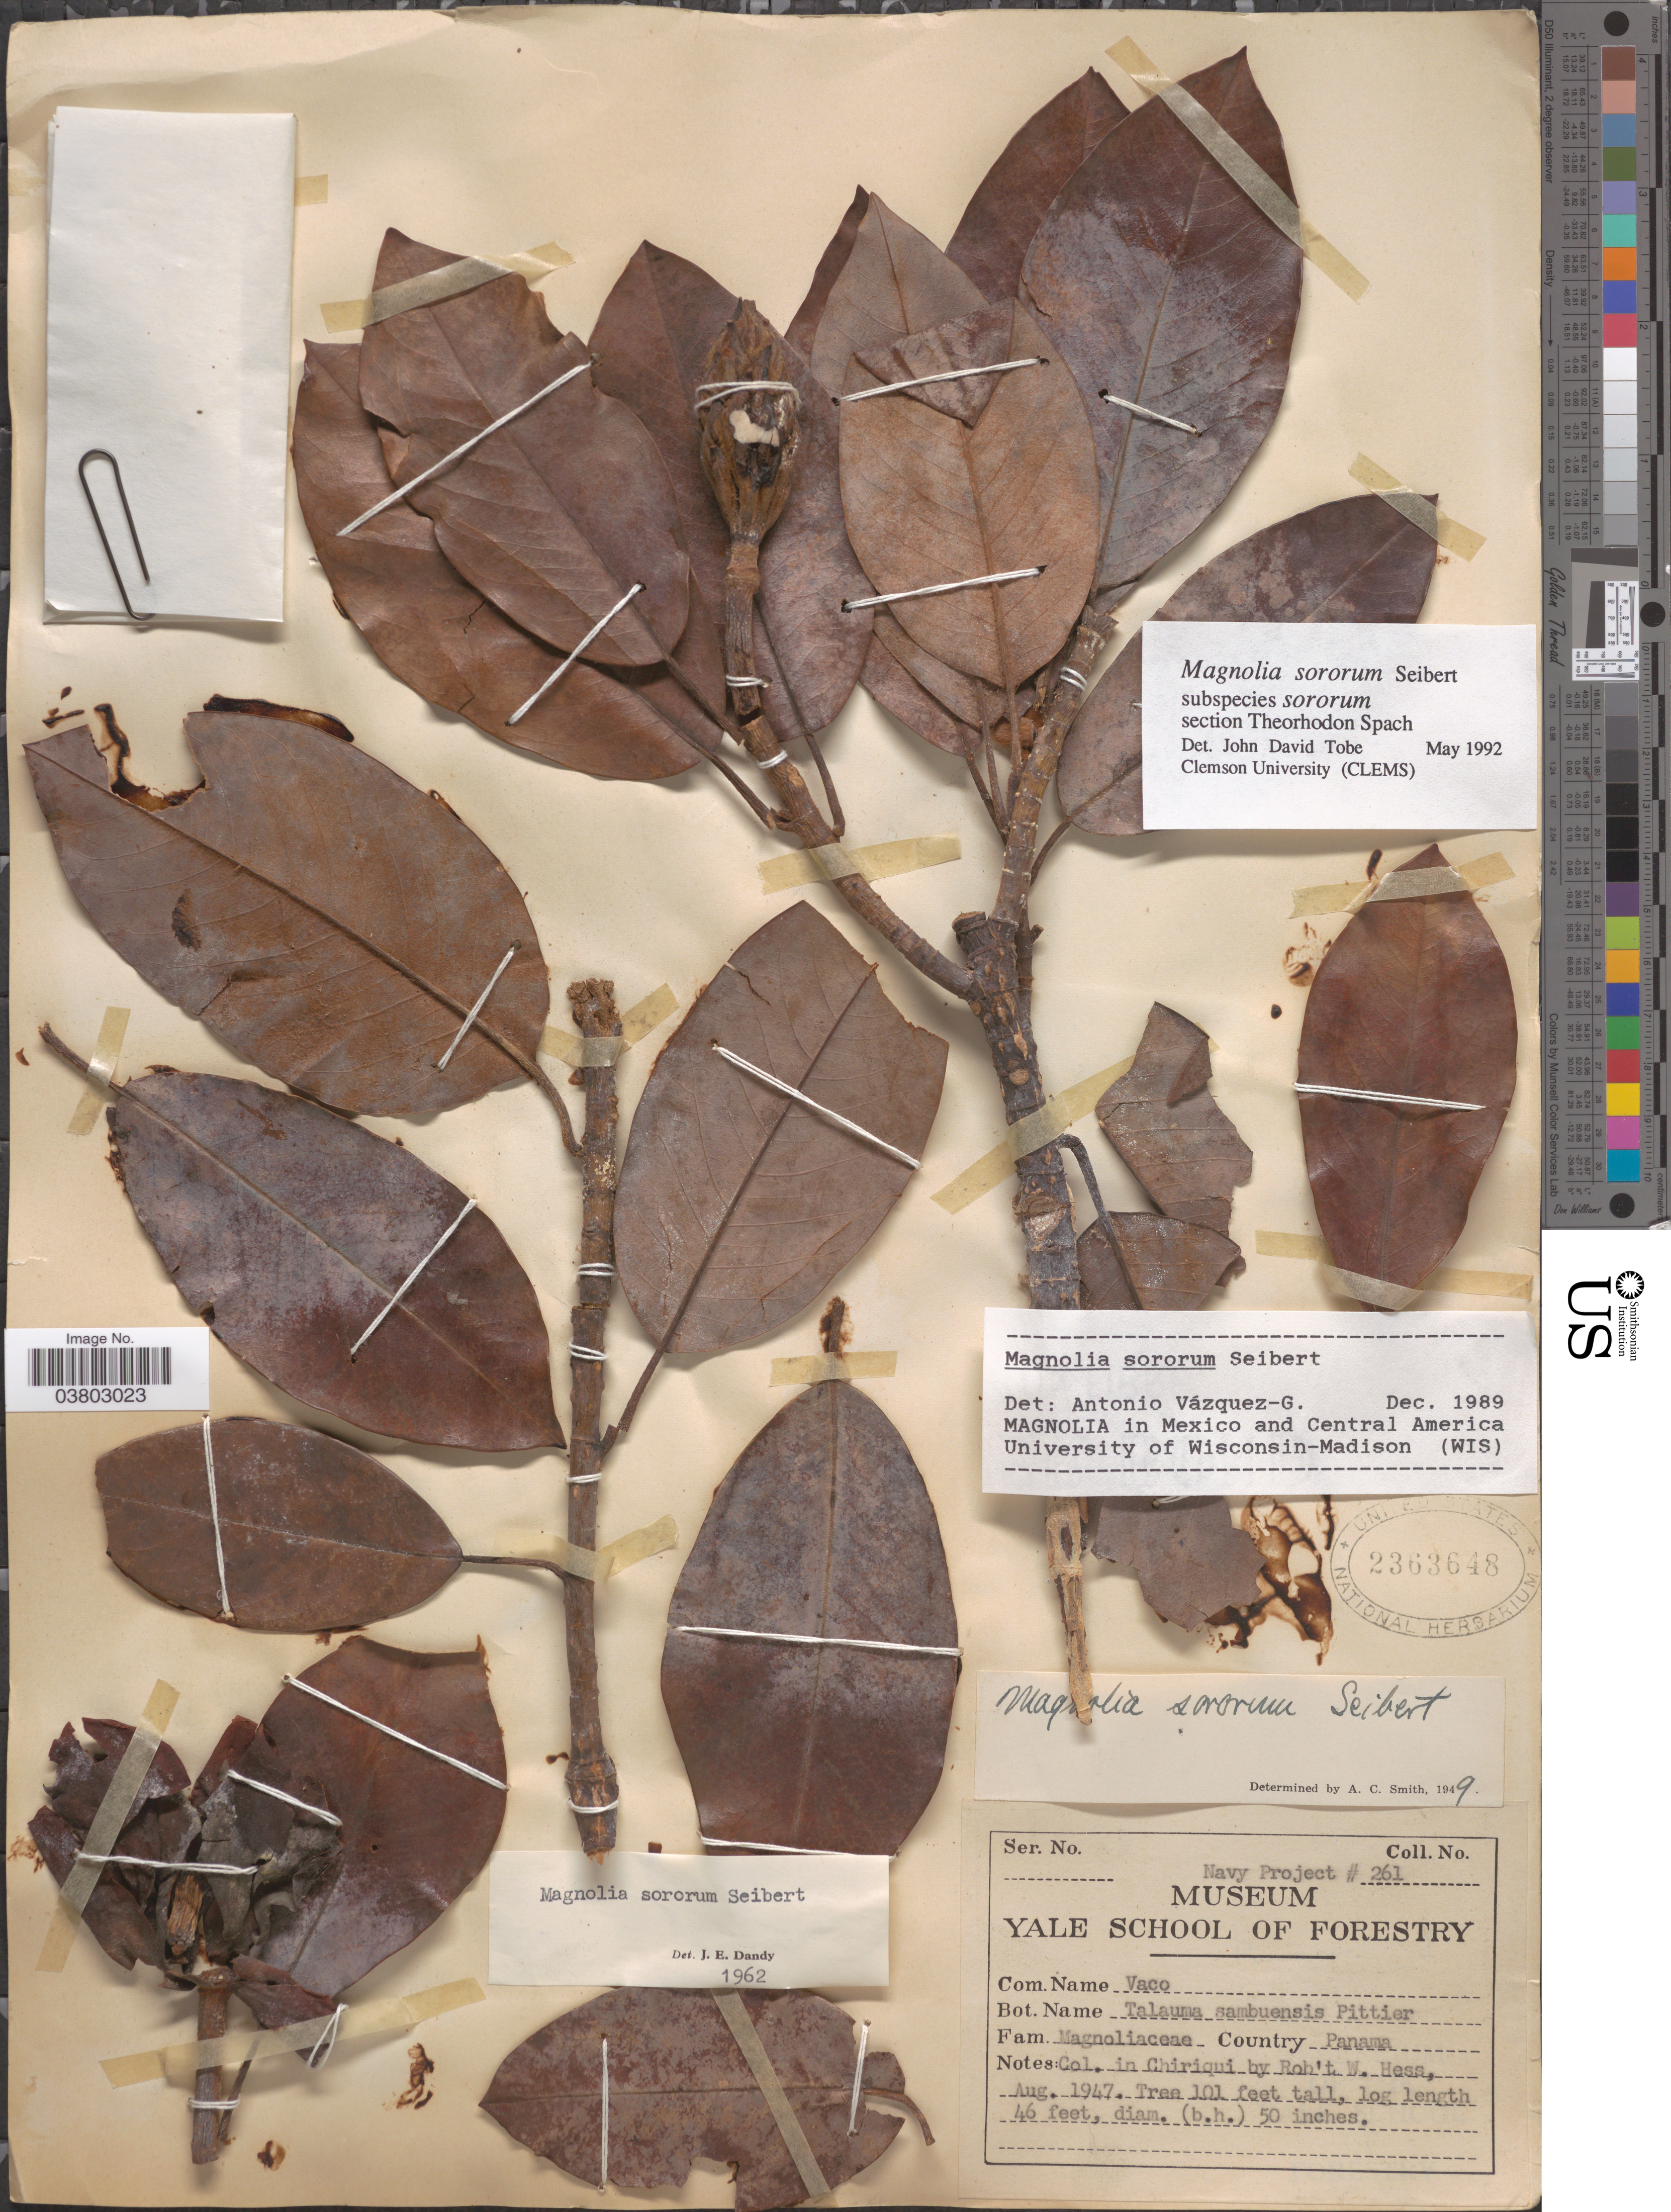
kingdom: Plantae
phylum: Tracheophyta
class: Magnoliopsida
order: Magnoliales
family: Magnoliaceae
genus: Magnolia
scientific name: Magnolia sororum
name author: Seibert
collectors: R. Hess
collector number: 261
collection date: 1947-08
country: Panama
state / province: Chiriqui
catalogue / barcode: US 2363648